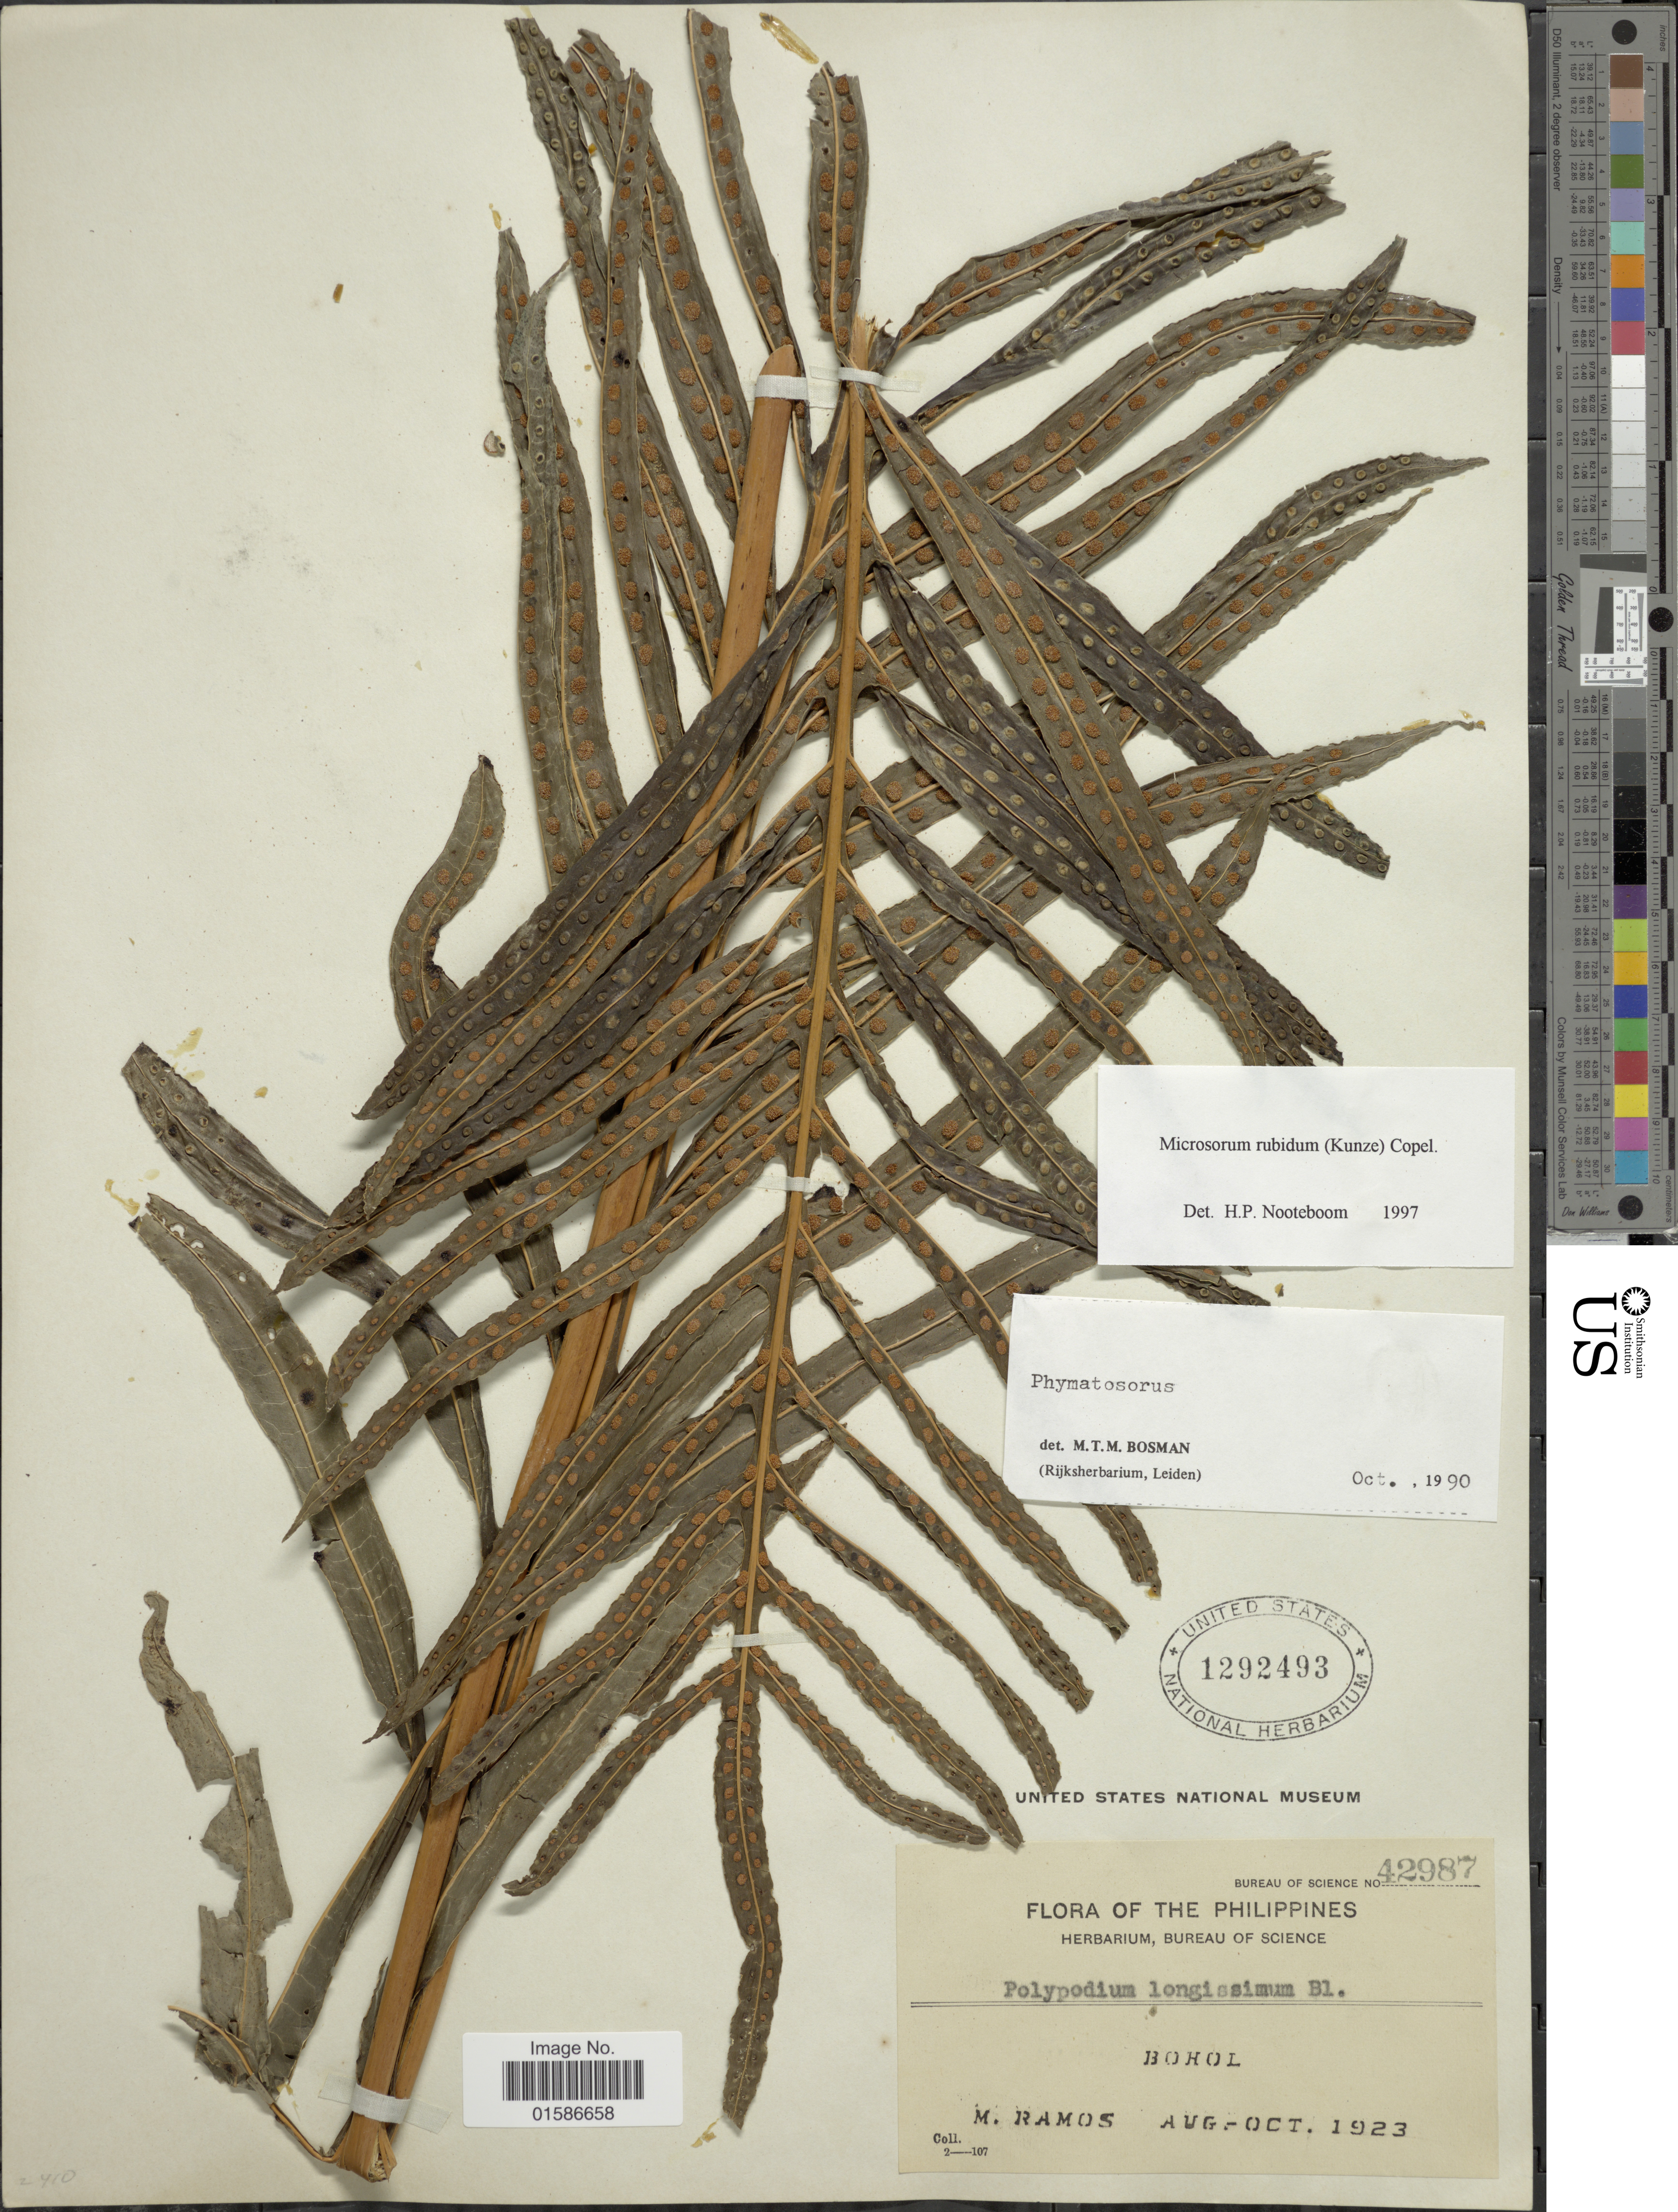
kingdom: Plantae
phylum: Tracheophyta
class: Polypodiopsida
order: Polypodiales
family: Polypodiaceae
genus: Microsorum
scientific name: Microsorum rubidum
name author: (Kunze) Copel.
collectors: M. Ramos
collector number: Bureau of Science 42987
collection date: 1923-08/1923-10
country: Philippines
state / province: Central Visayas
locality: Bohol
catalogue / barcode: US 1292493